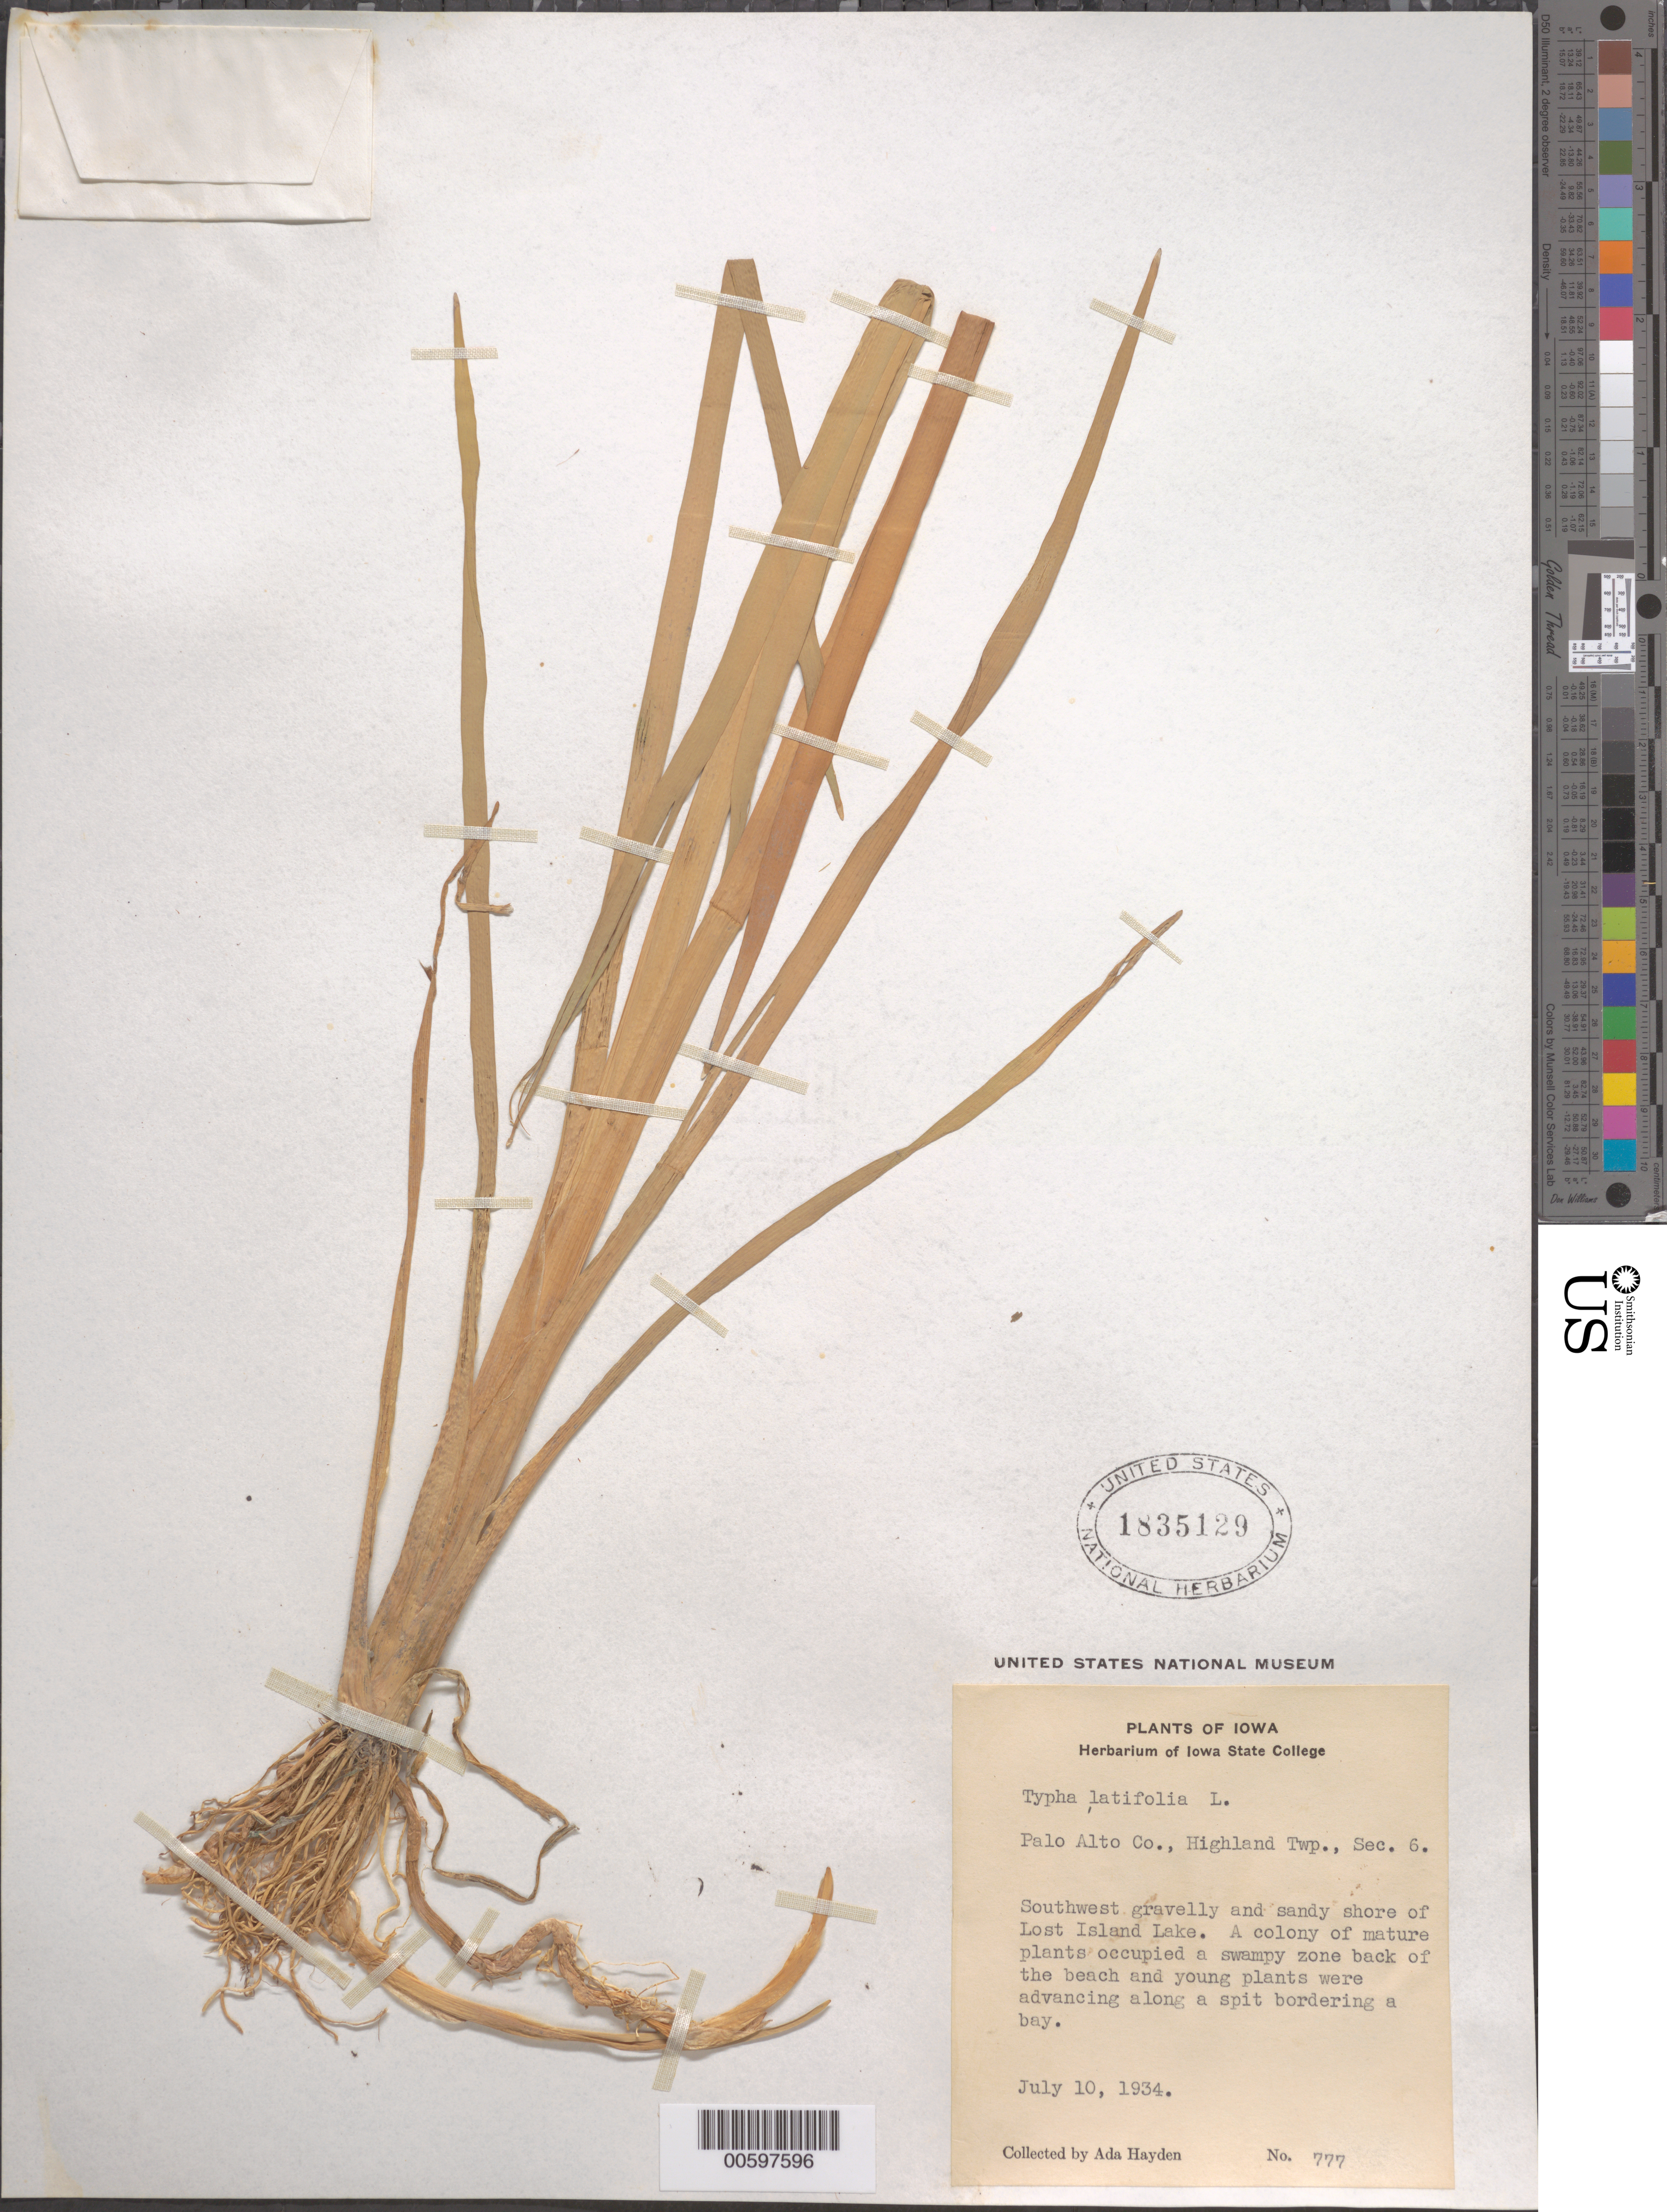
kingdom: Plantae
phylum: Tracheophyta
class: Liliopsida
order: Poales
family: Typhaceae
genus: Typha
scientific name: Typha latifolia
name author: L.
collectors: A. Hayden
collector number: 777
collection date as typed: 10 Jul 1934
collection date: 1934-07-10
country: United States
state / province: Iowa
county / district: Palo Alto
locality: Lost Island Lake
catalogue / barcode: US 1835129